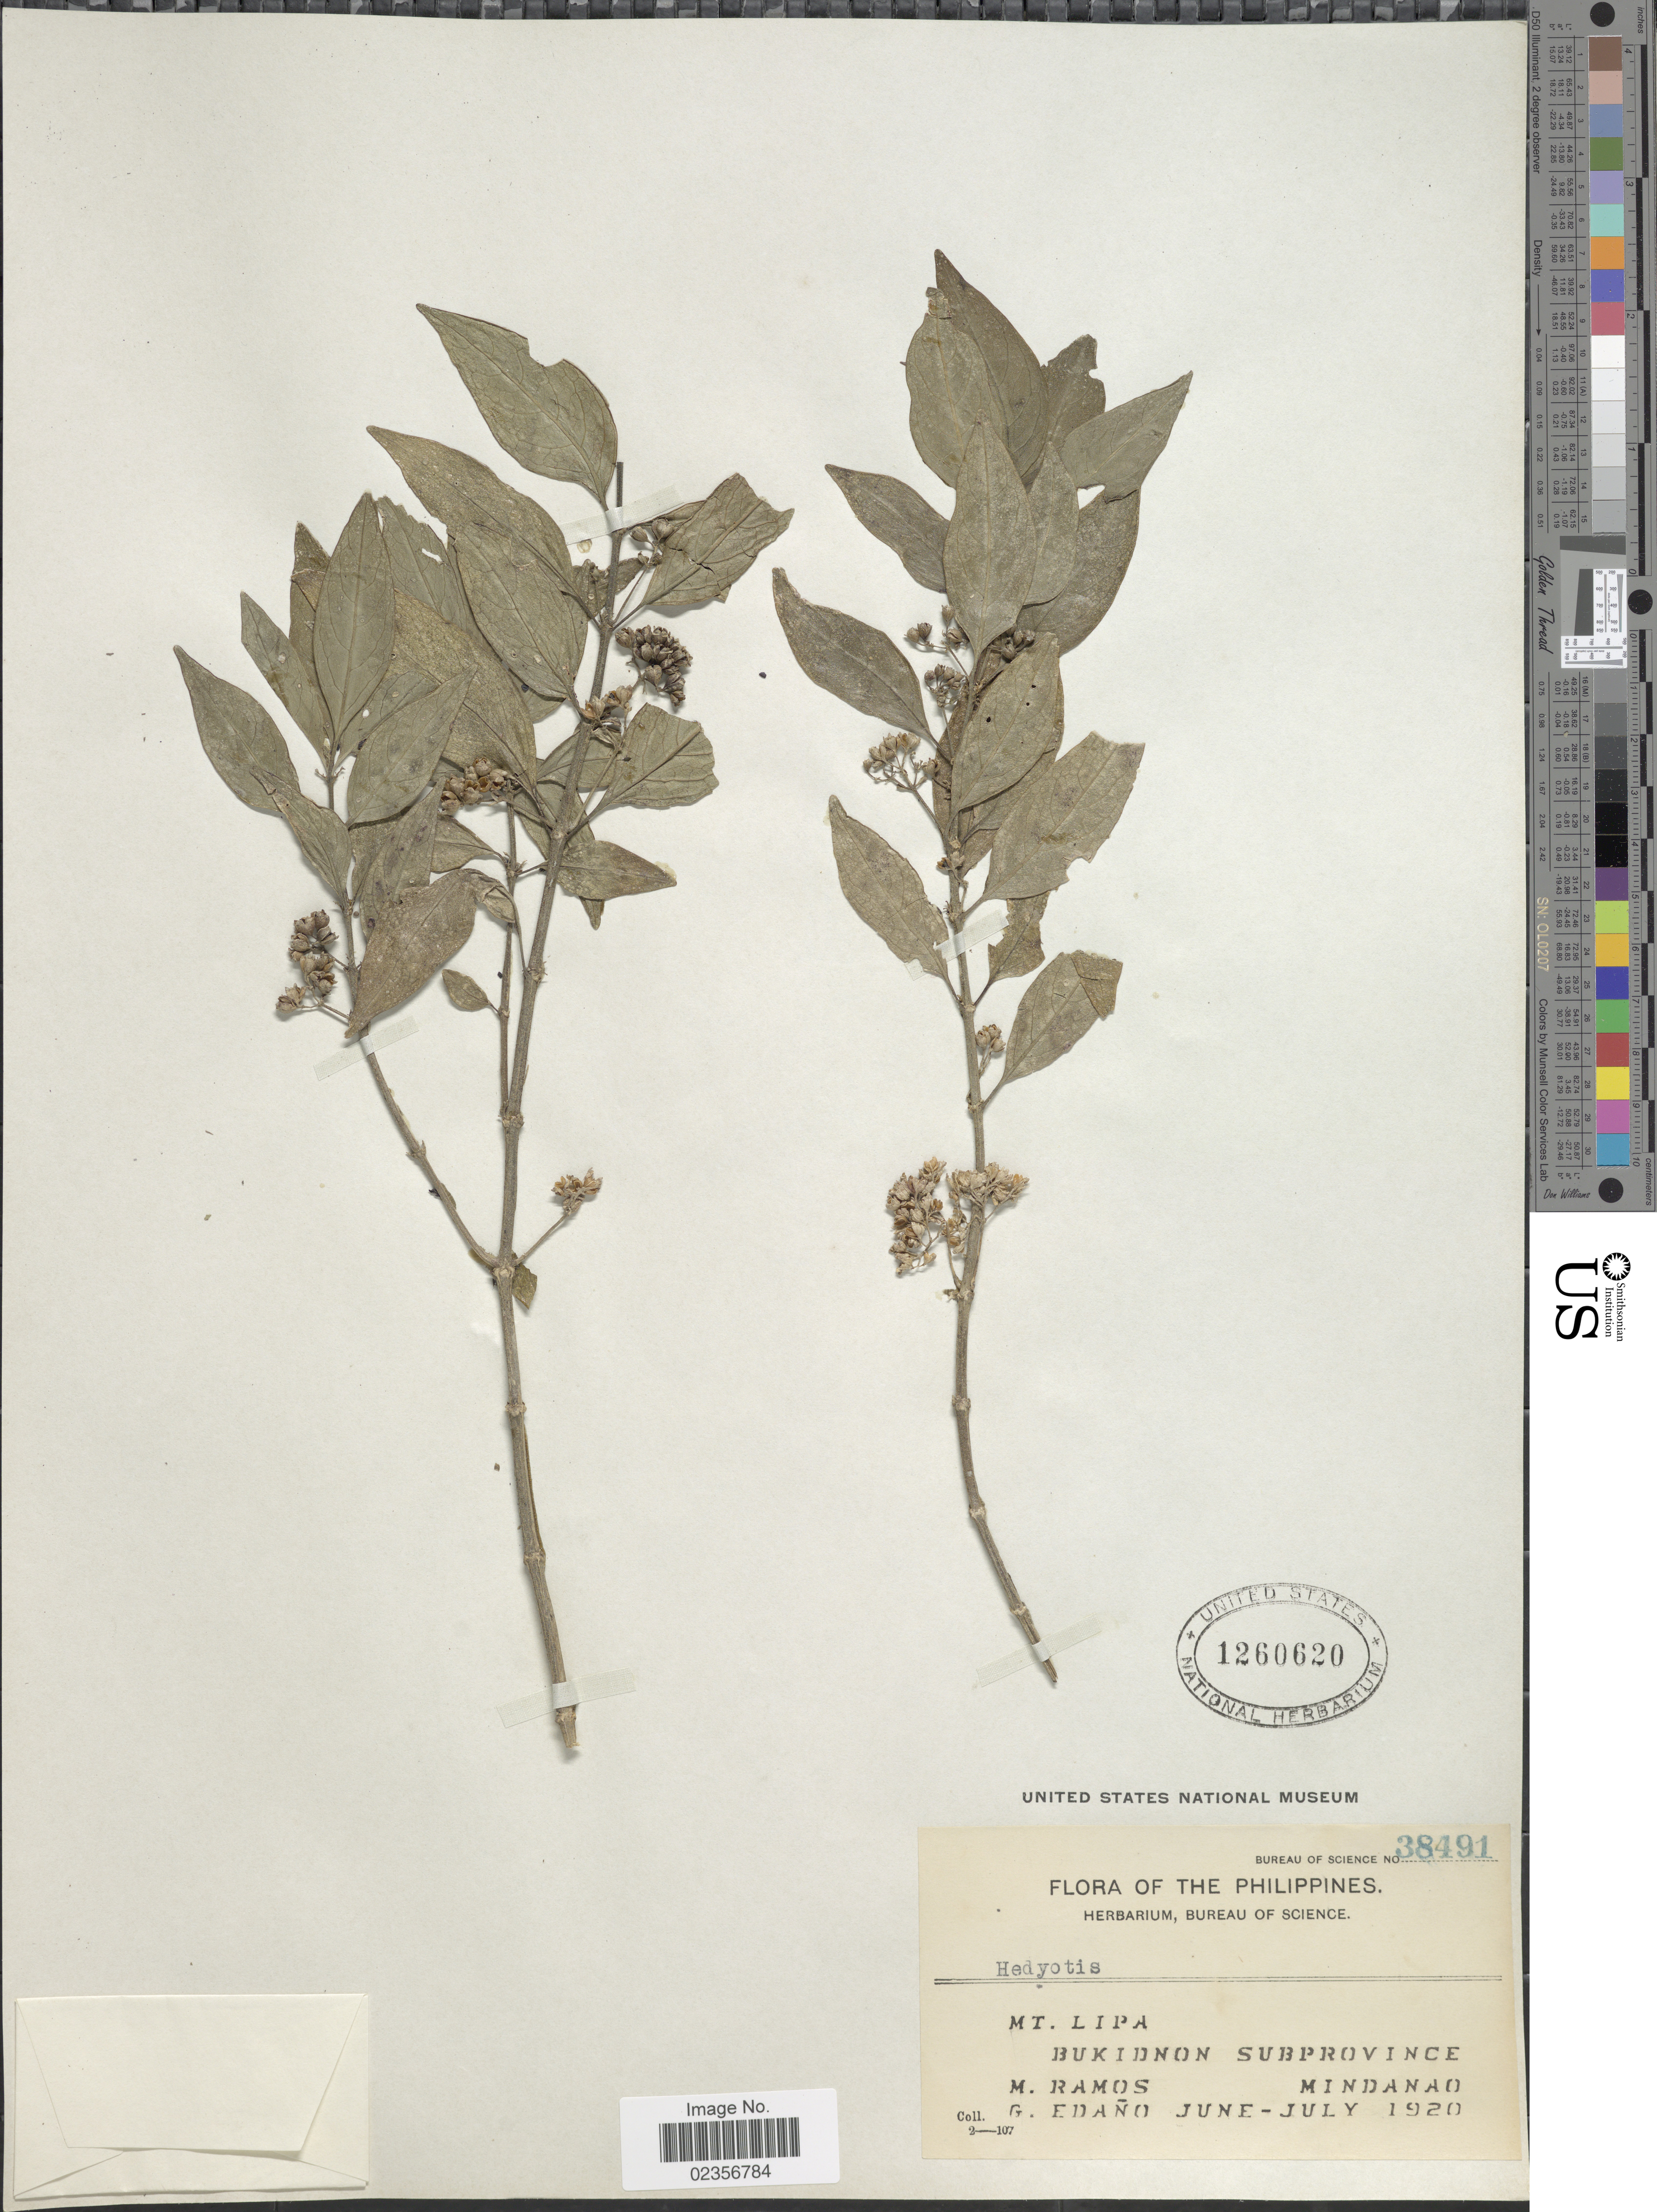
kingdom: Plantae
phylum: Tracheophyta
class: Magnoliopsida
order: Gentianales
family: Rubiaceae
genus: Hedyotis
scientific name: Hedyotis sp.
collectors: M. Ramos & G. Edaño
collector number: Bureau of Science 38491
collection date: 1920-06/1920-07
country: Philippines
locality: Mt. Lipa. Bukidnon Subprovince. Mindanao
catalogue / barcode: US 1260620